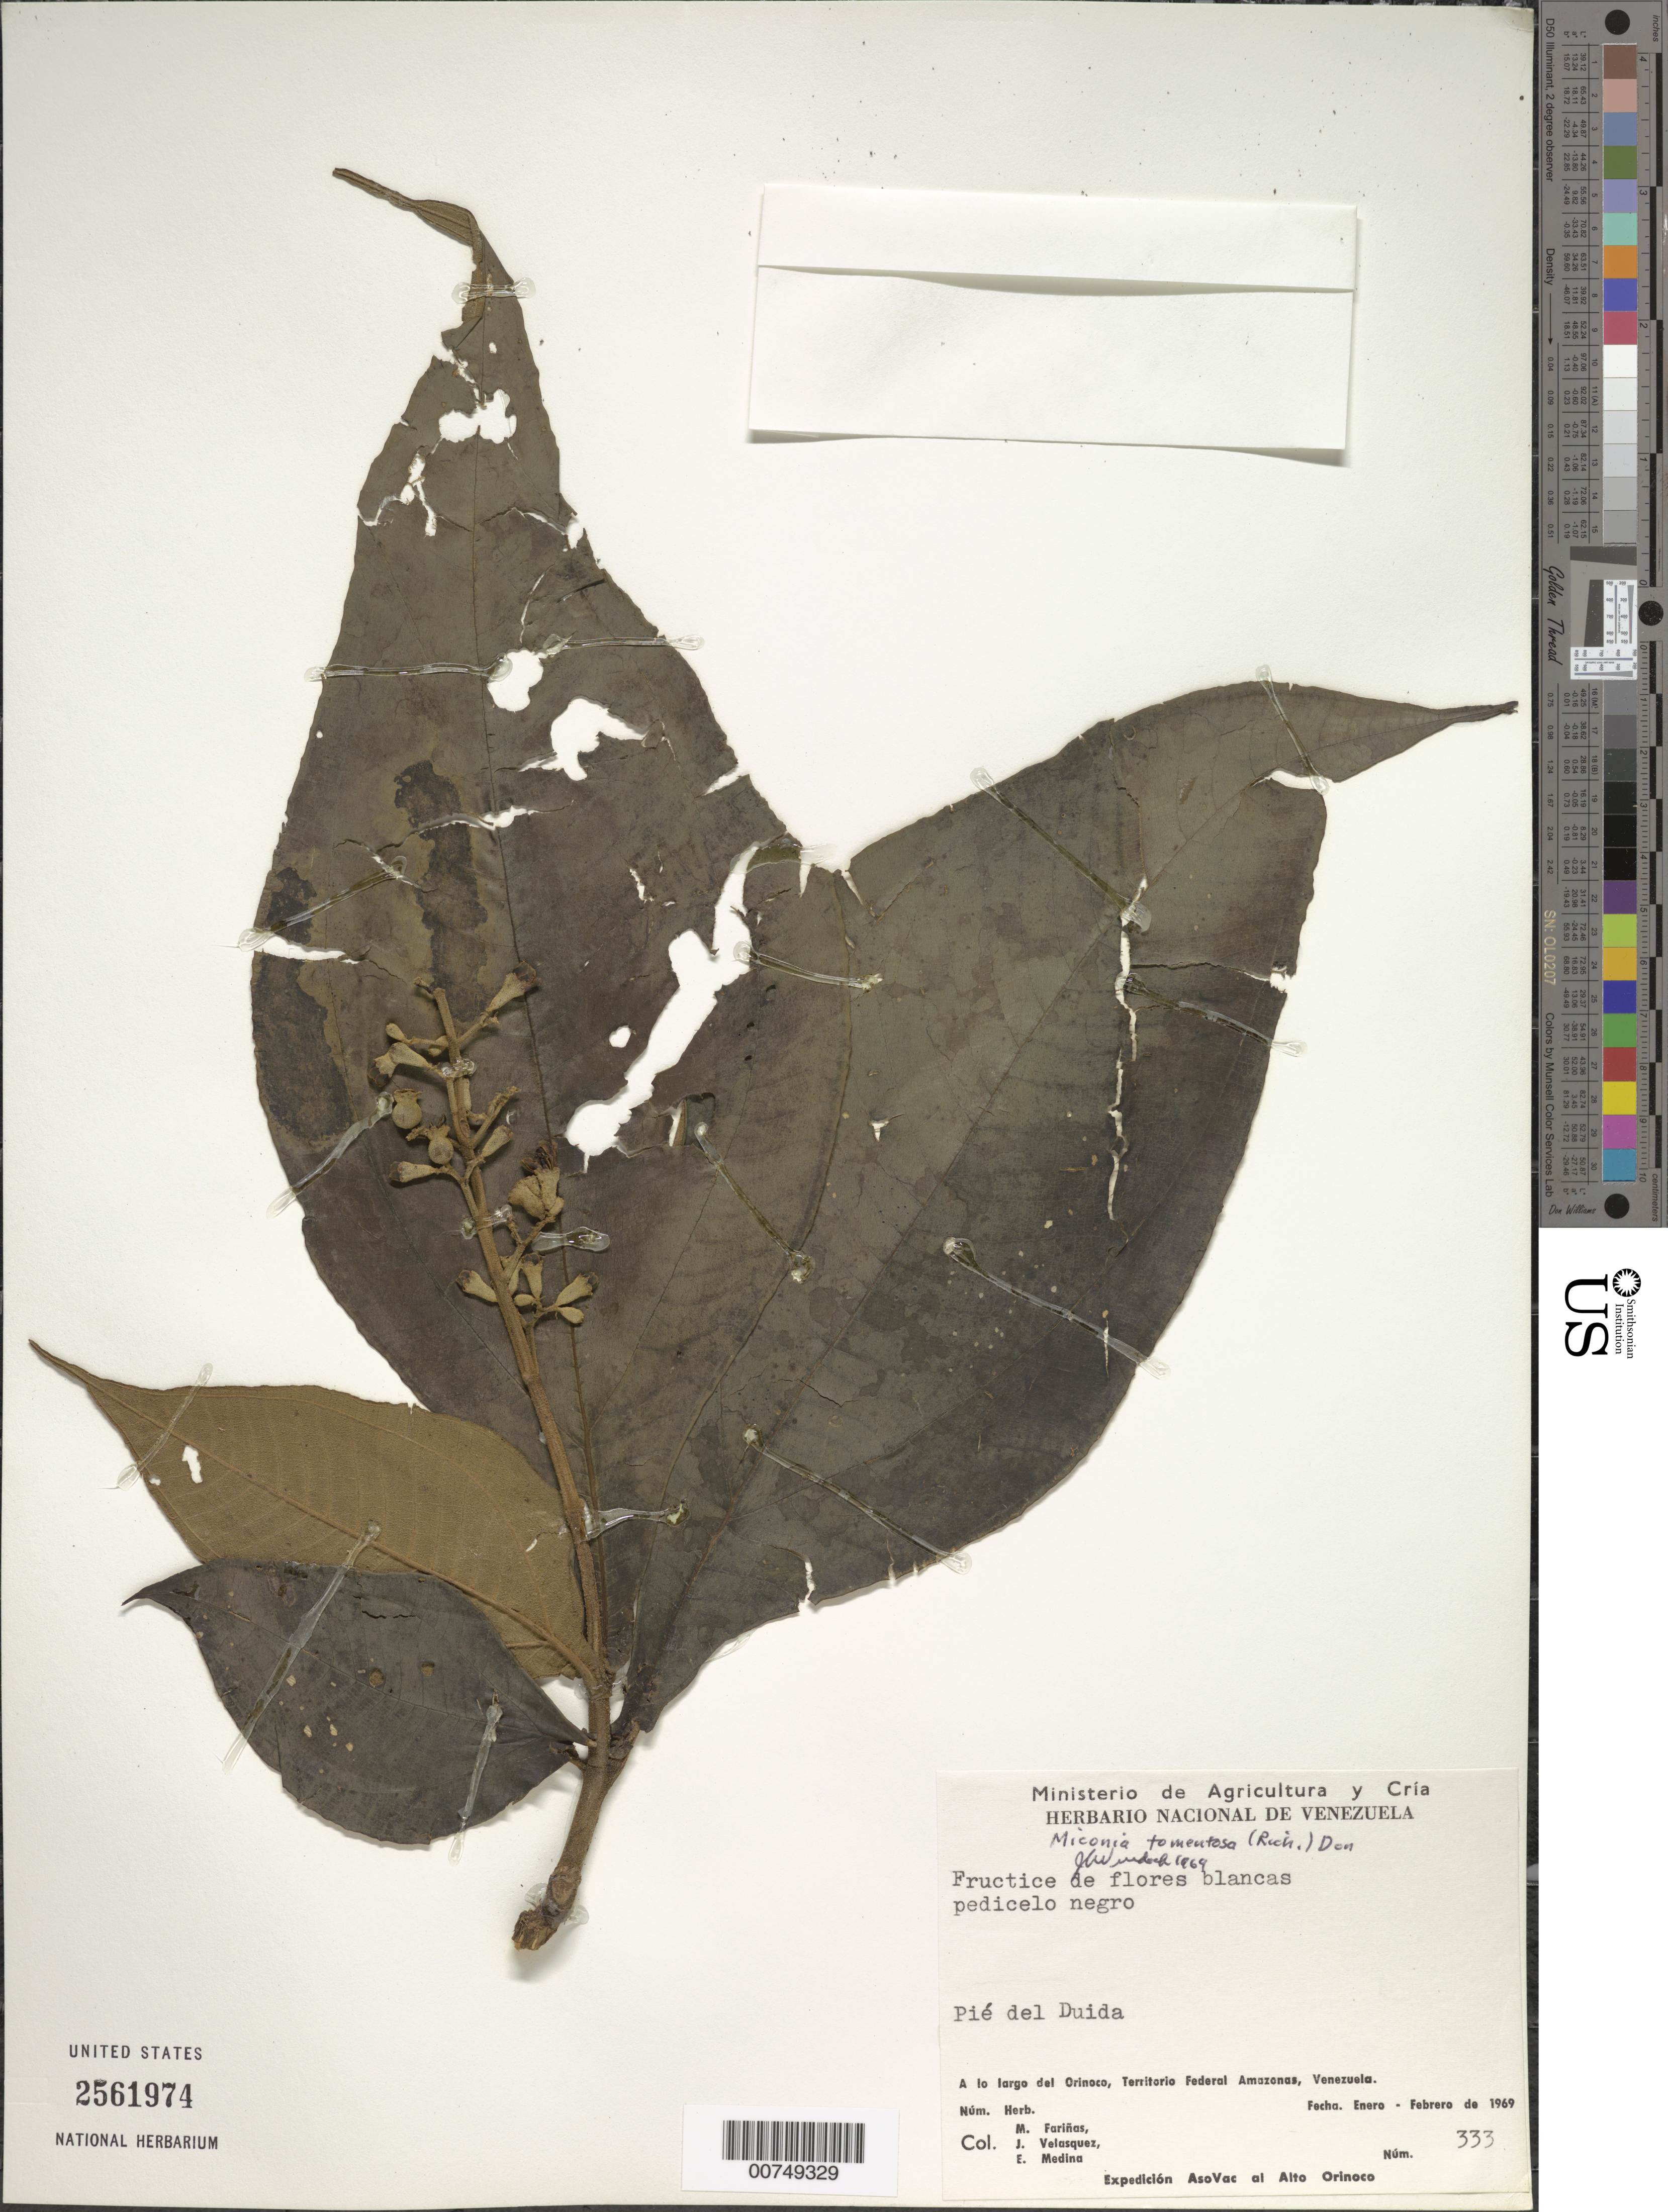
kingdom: Plantae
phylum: Tracheophyta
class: Magnoliopsida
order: Myrtales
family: Melastomataceae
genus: Miconia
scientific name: Miconia tomentosa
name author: (Rich.) D. Don ex DC.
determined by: Wurdack, John J., (US), US (UNITED STATES)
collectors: M. Fariñas, J. Velasquez & E. Medina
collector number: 333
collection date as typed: Jan-69 to Feb-69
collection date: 1969-01/1969-02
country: Venezuela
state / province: Amazonas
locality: Cerro Duida, Río Orinoco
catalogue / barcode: US 2561974